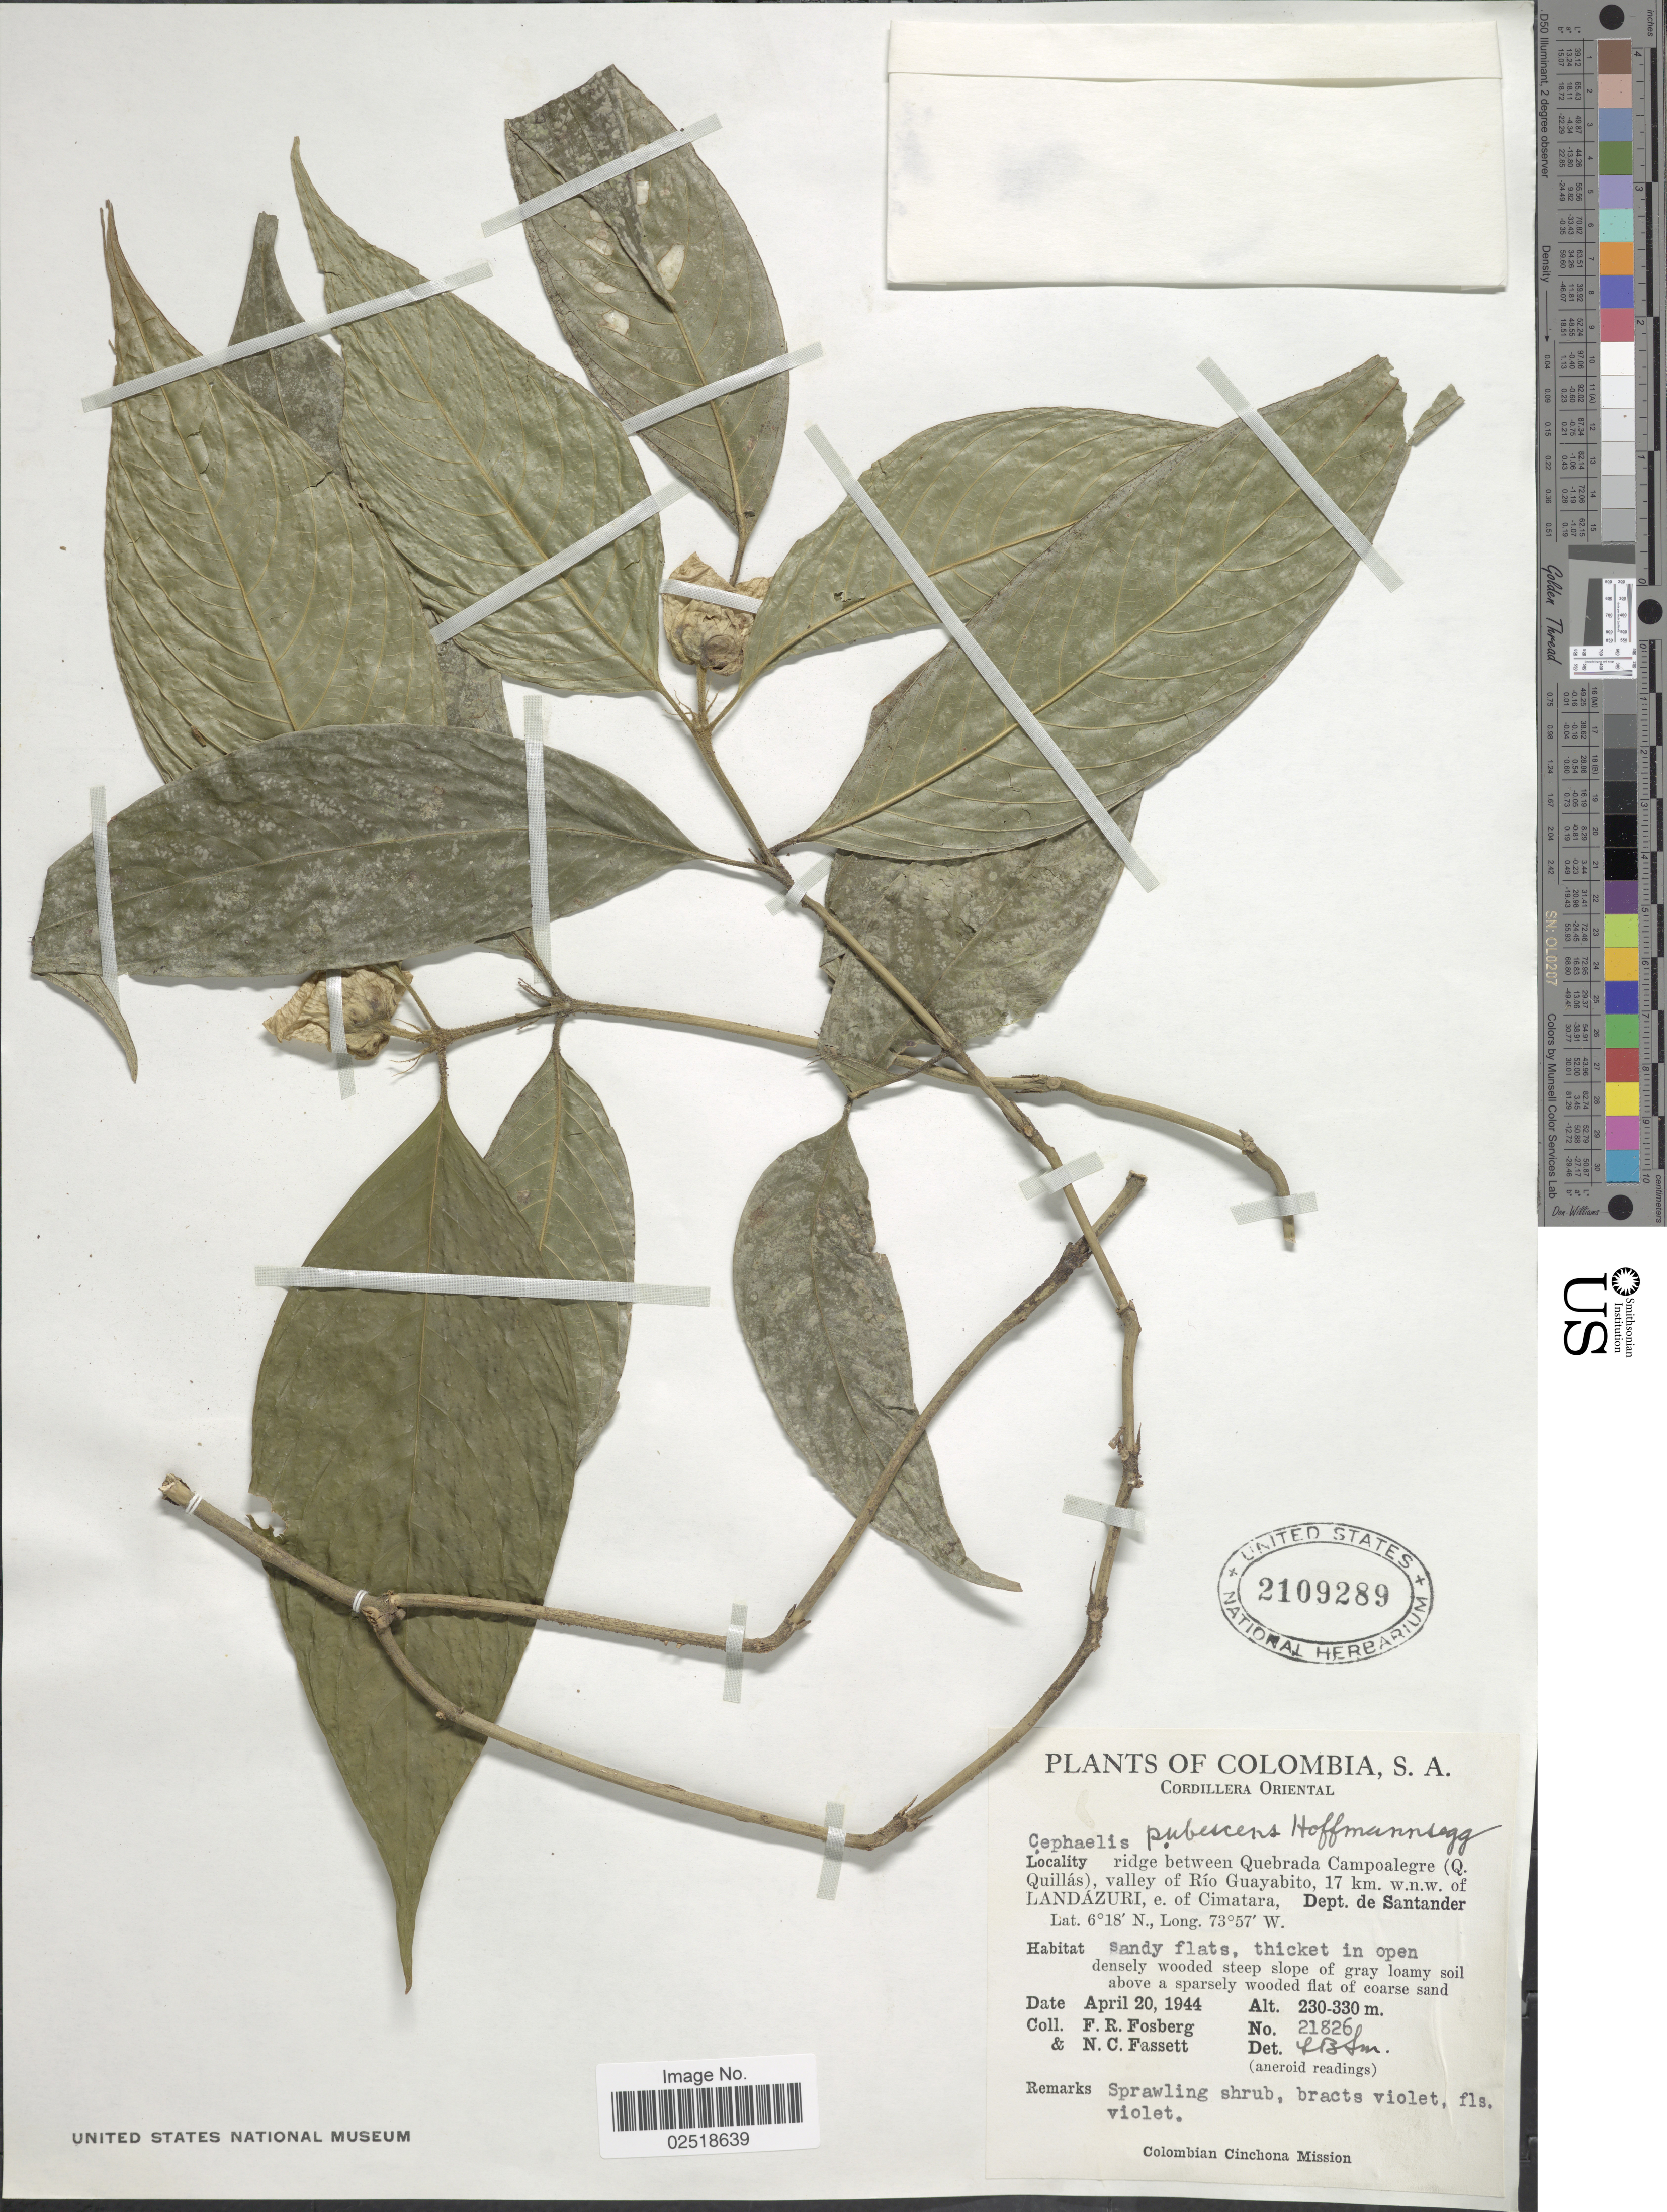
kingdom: Plantae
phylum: Tracheophyta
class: Magnoliopsida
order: Gentianales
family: Rubiaceae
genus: Psychotria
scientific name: Psychotria bracteocardia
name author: (DC.) Müll. Arg.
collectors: F. R. Fosberg & N. C. Fassett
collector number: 21826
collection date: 1944-04-20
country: Colombia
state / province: Santander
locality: Cordillera Oriental, rdige between Quebrada Campoalegre (Q.Quillás), valley of Río Guayabito, 17 km w.n.w. of Landázuri, e of Cimatara, Dept. de Santander, sandy flats, thicket in open densely wooded steep slope of gray loamy soil above a sparsely wooded flat of coarse sand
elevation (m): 230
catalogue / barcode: US 2109289